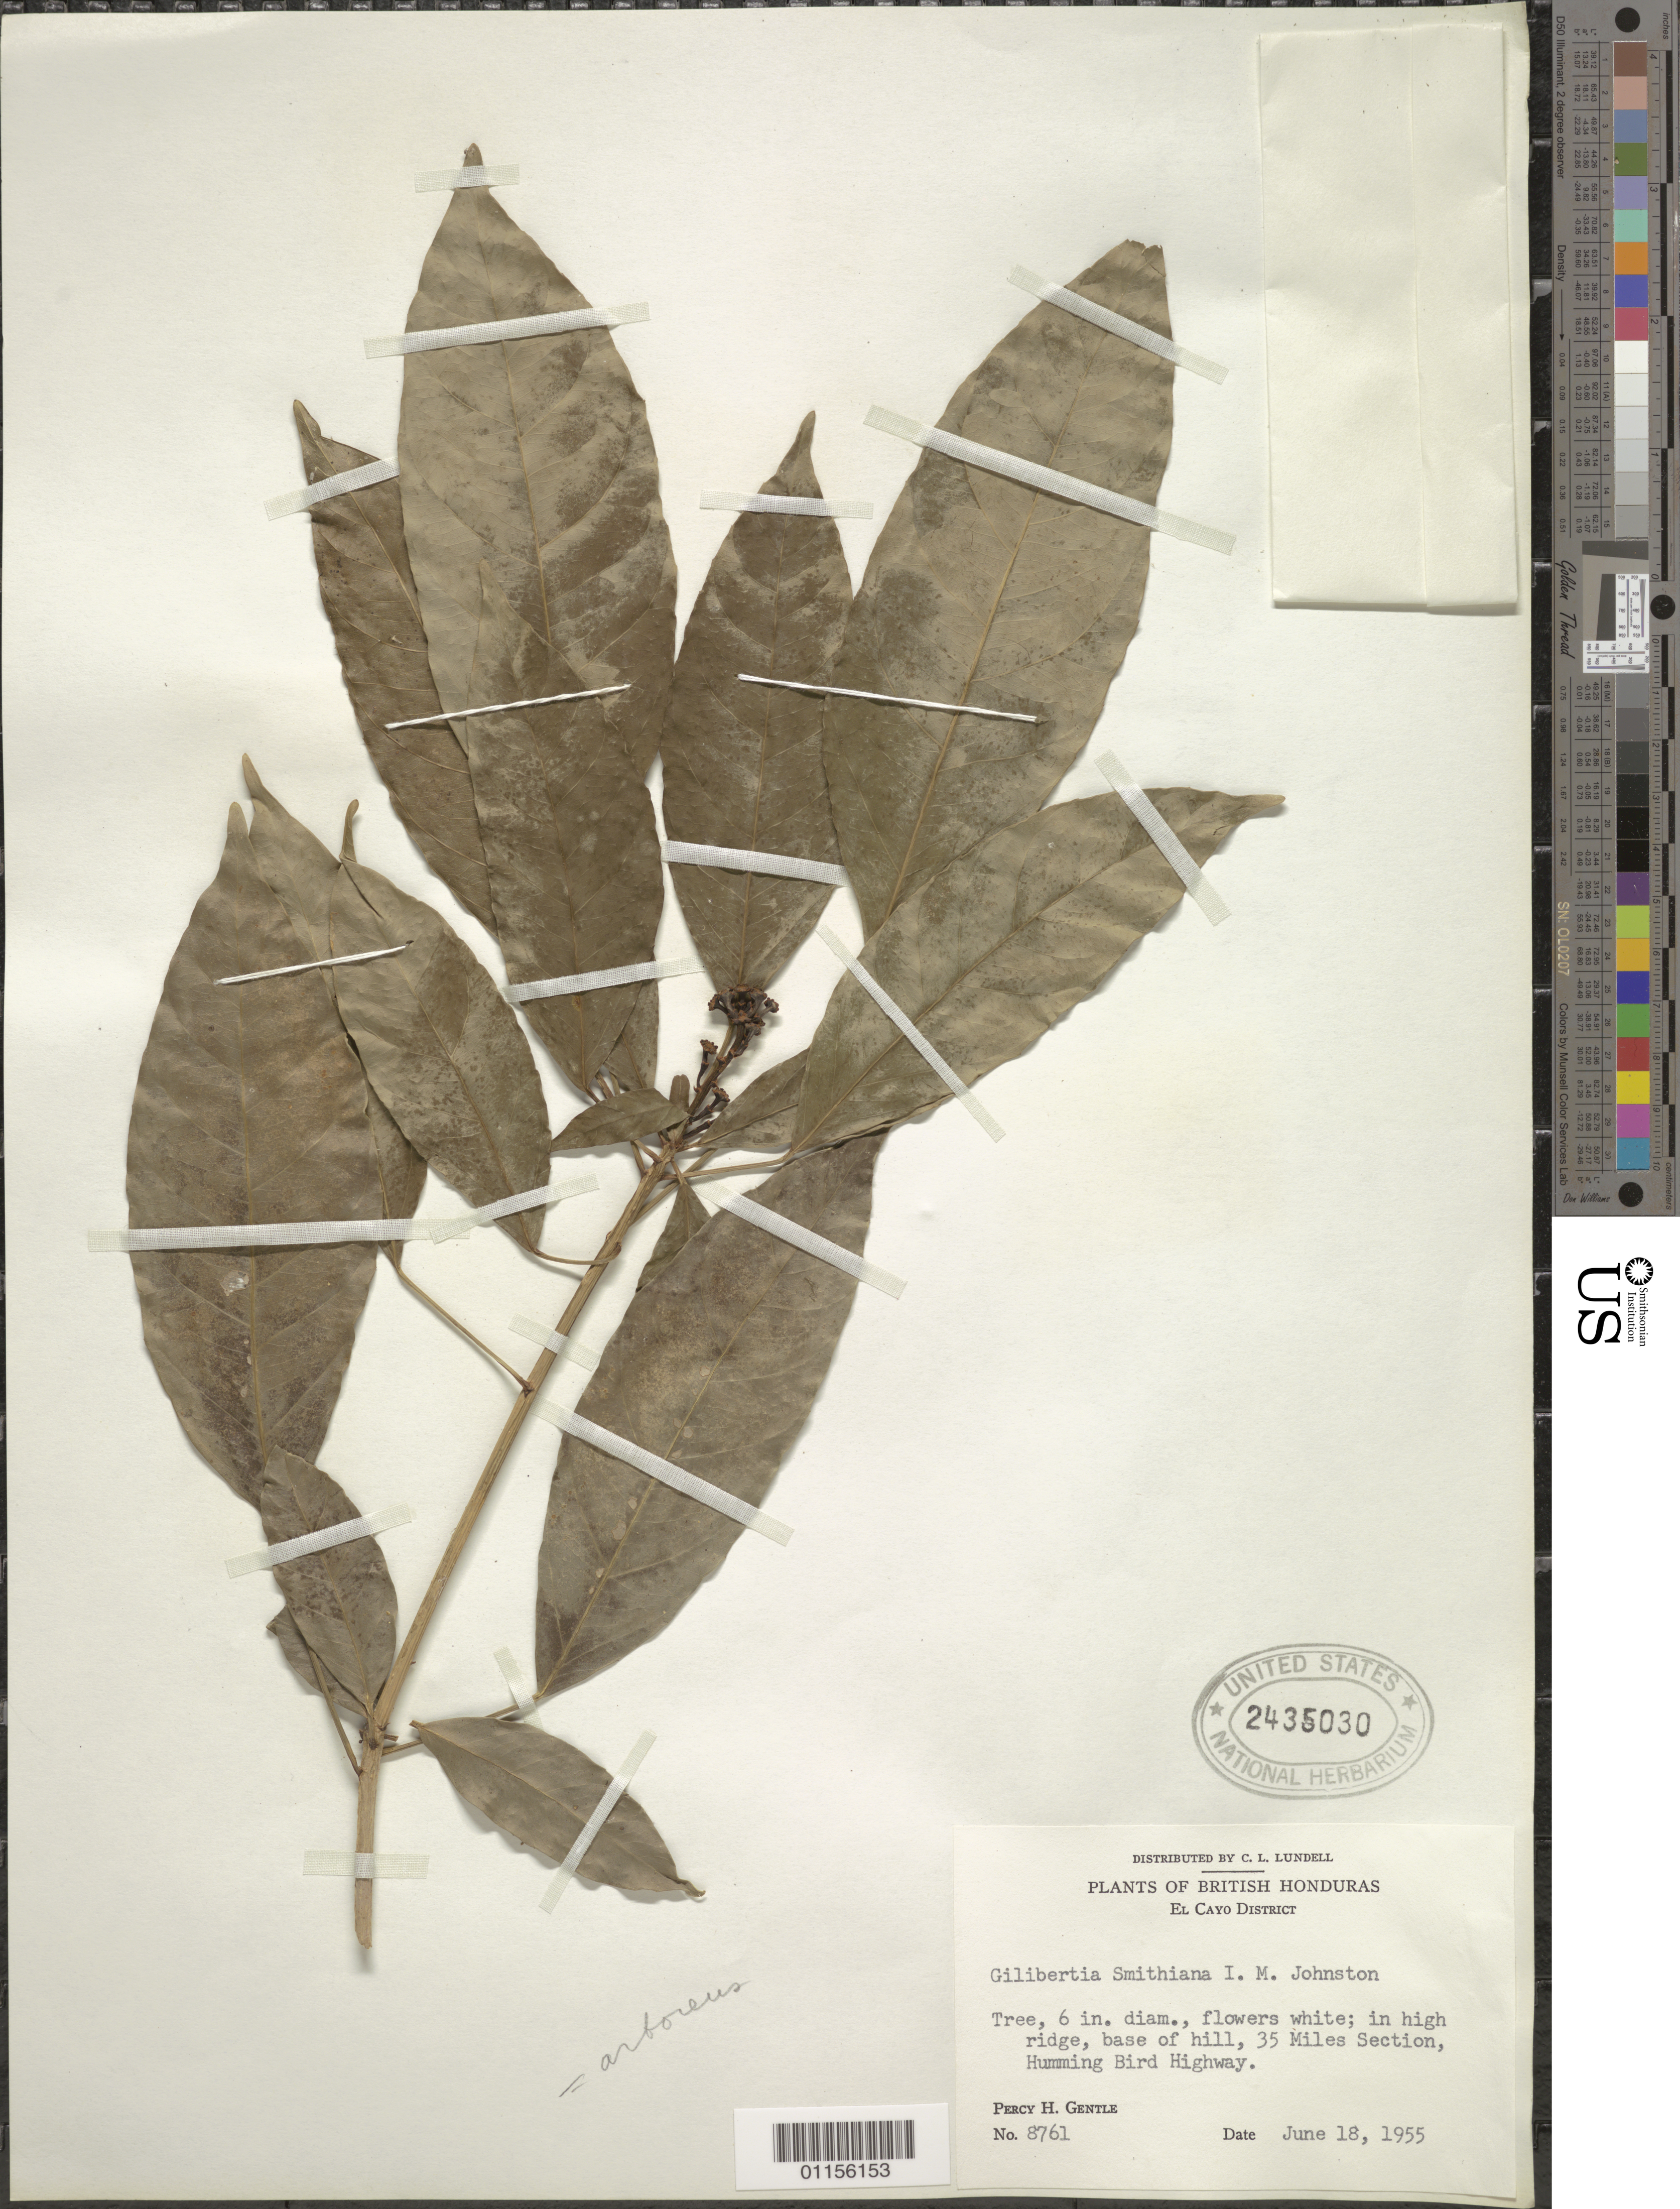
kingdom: Plantae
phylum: Tracheophyta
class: Magnoliopsida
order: Apiales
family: Araliaceae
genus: Dendropanax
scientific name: Dendropanax arboreus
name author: (L.) Decne. & Planch.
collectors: P. H. Gentle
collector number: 8761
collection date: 1955-06-18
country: Belize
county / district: El Cayo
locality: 35 mi Section, Humming Bird Hwy.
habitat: Tree, in high ridge, base of hill.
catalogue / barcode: US 2435030